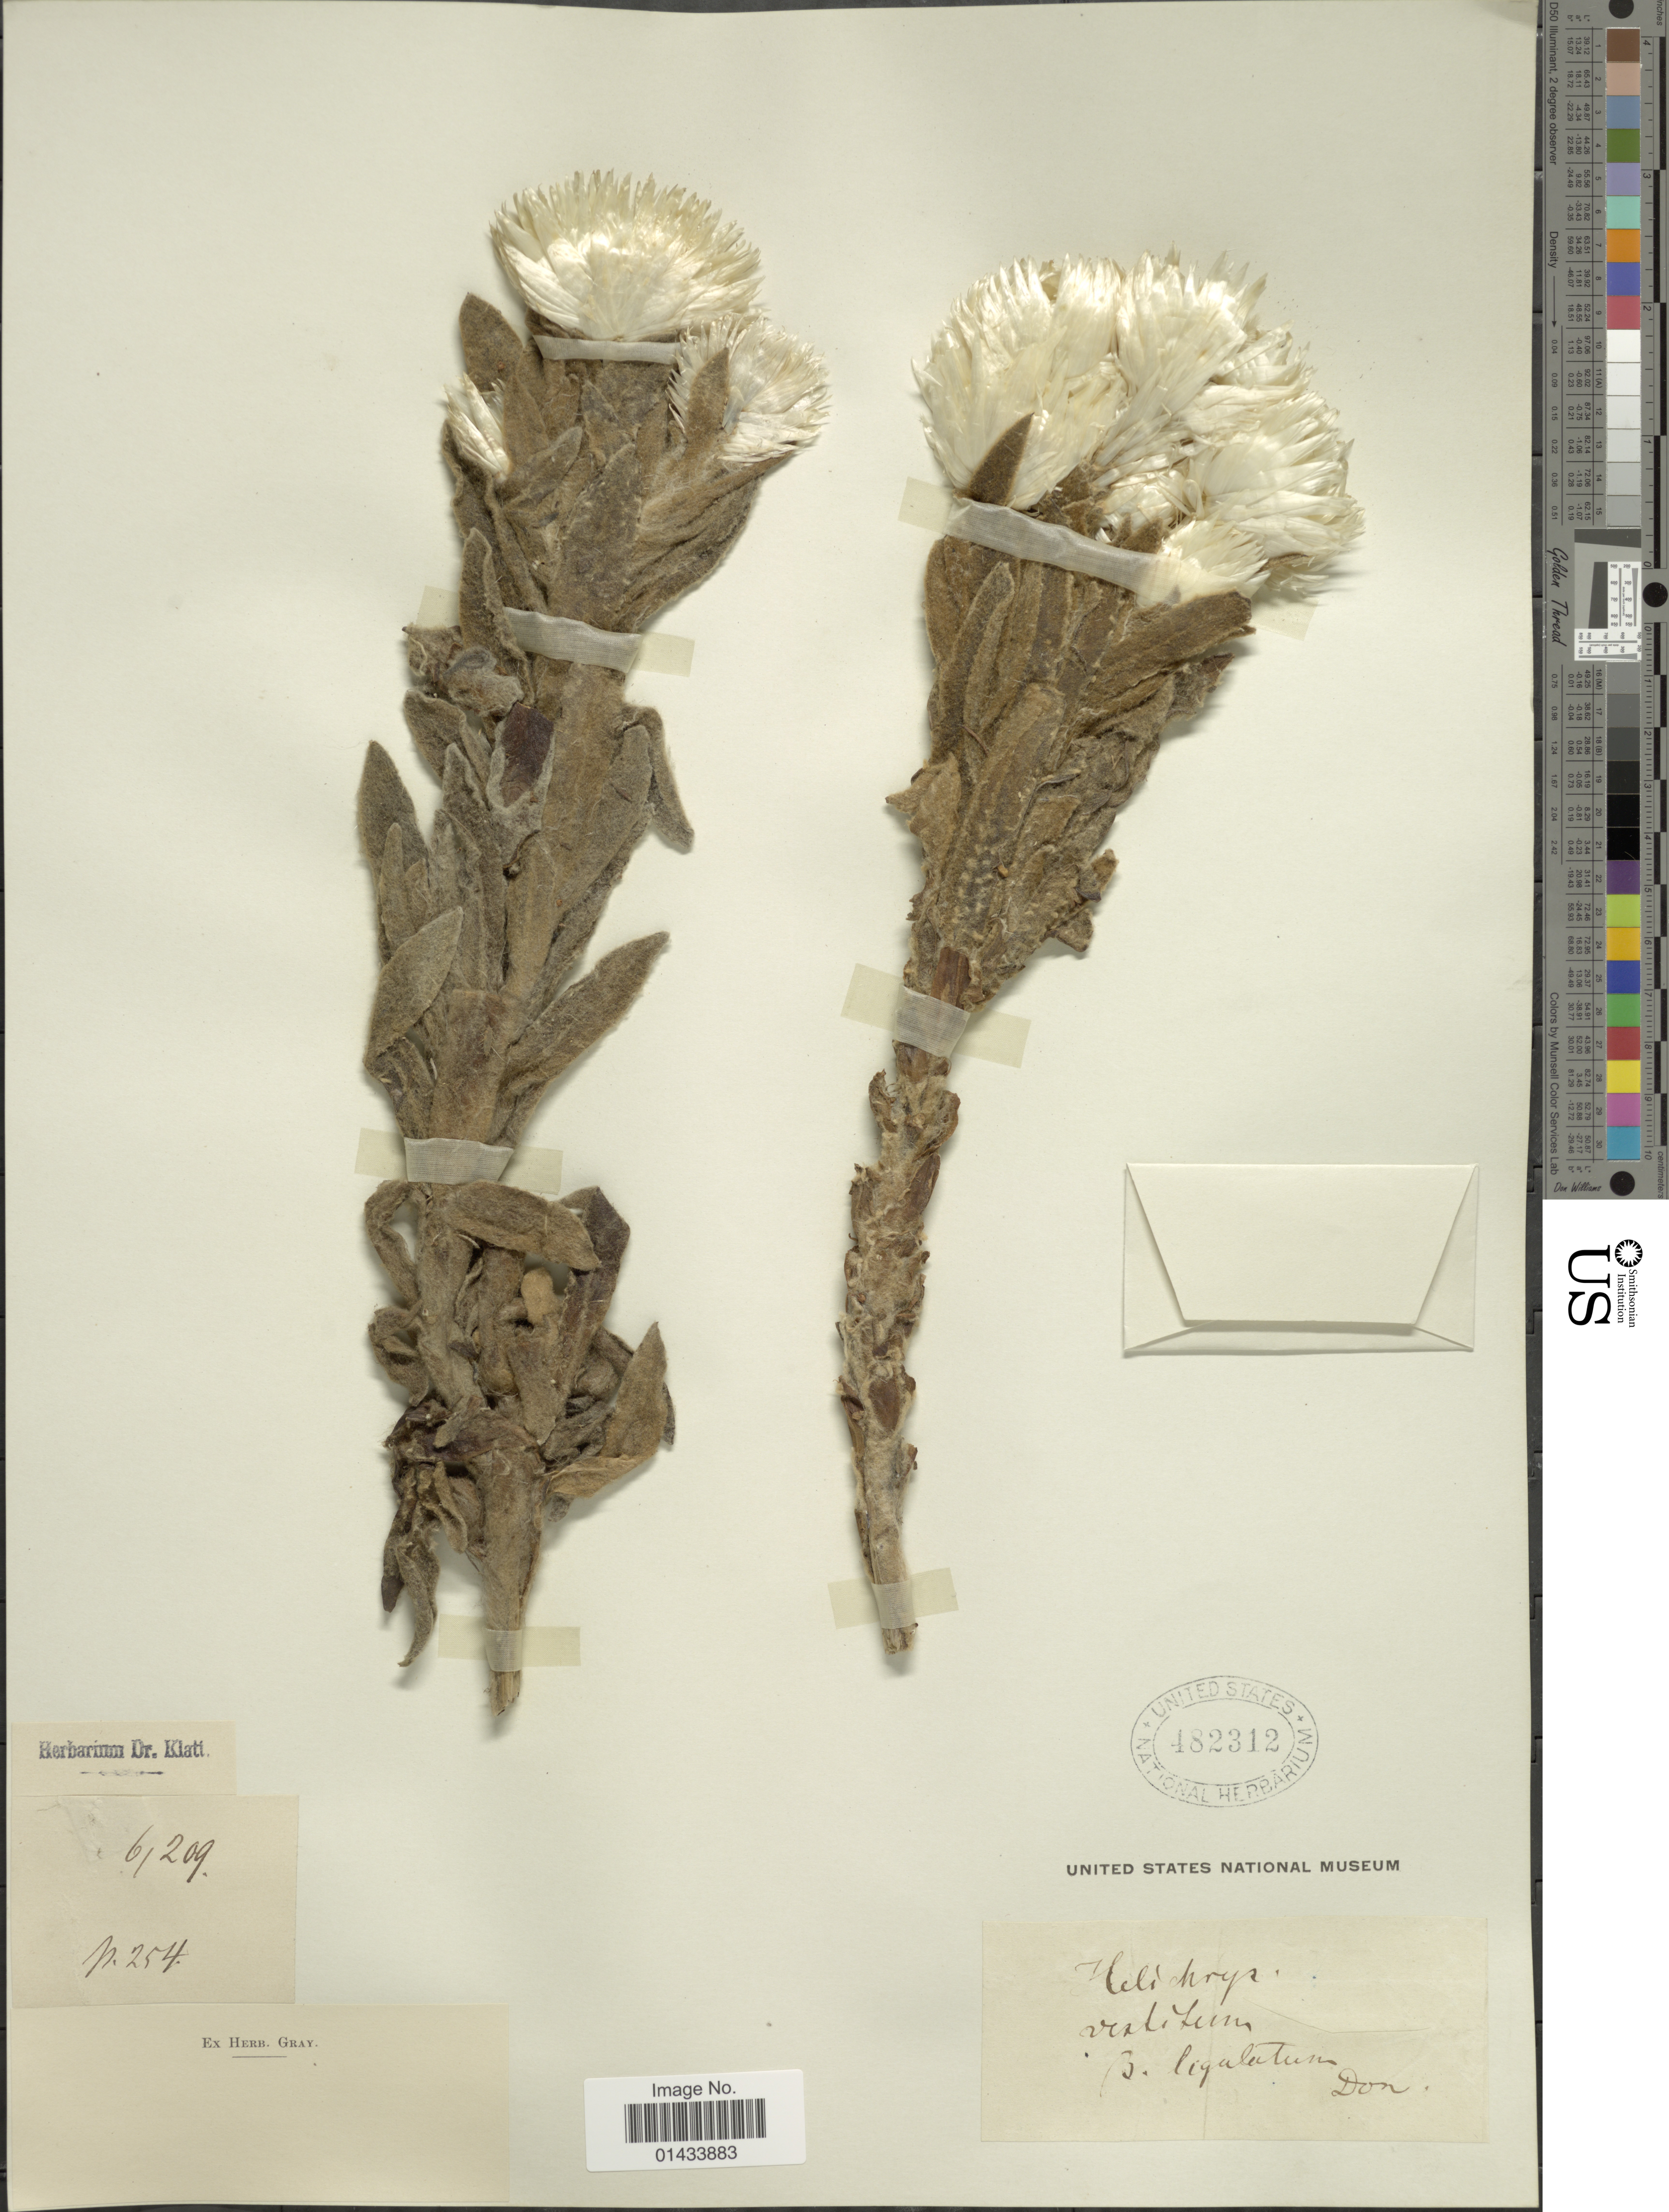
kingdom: Plantae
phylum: Tracheophyta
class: Magnoliopsida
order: Asterales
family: Asteraceae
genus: Helichrysum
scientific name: Helichrysum vestitum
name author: Willd.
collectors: ex herb. Dr. Klatt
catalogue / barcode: US 4823012